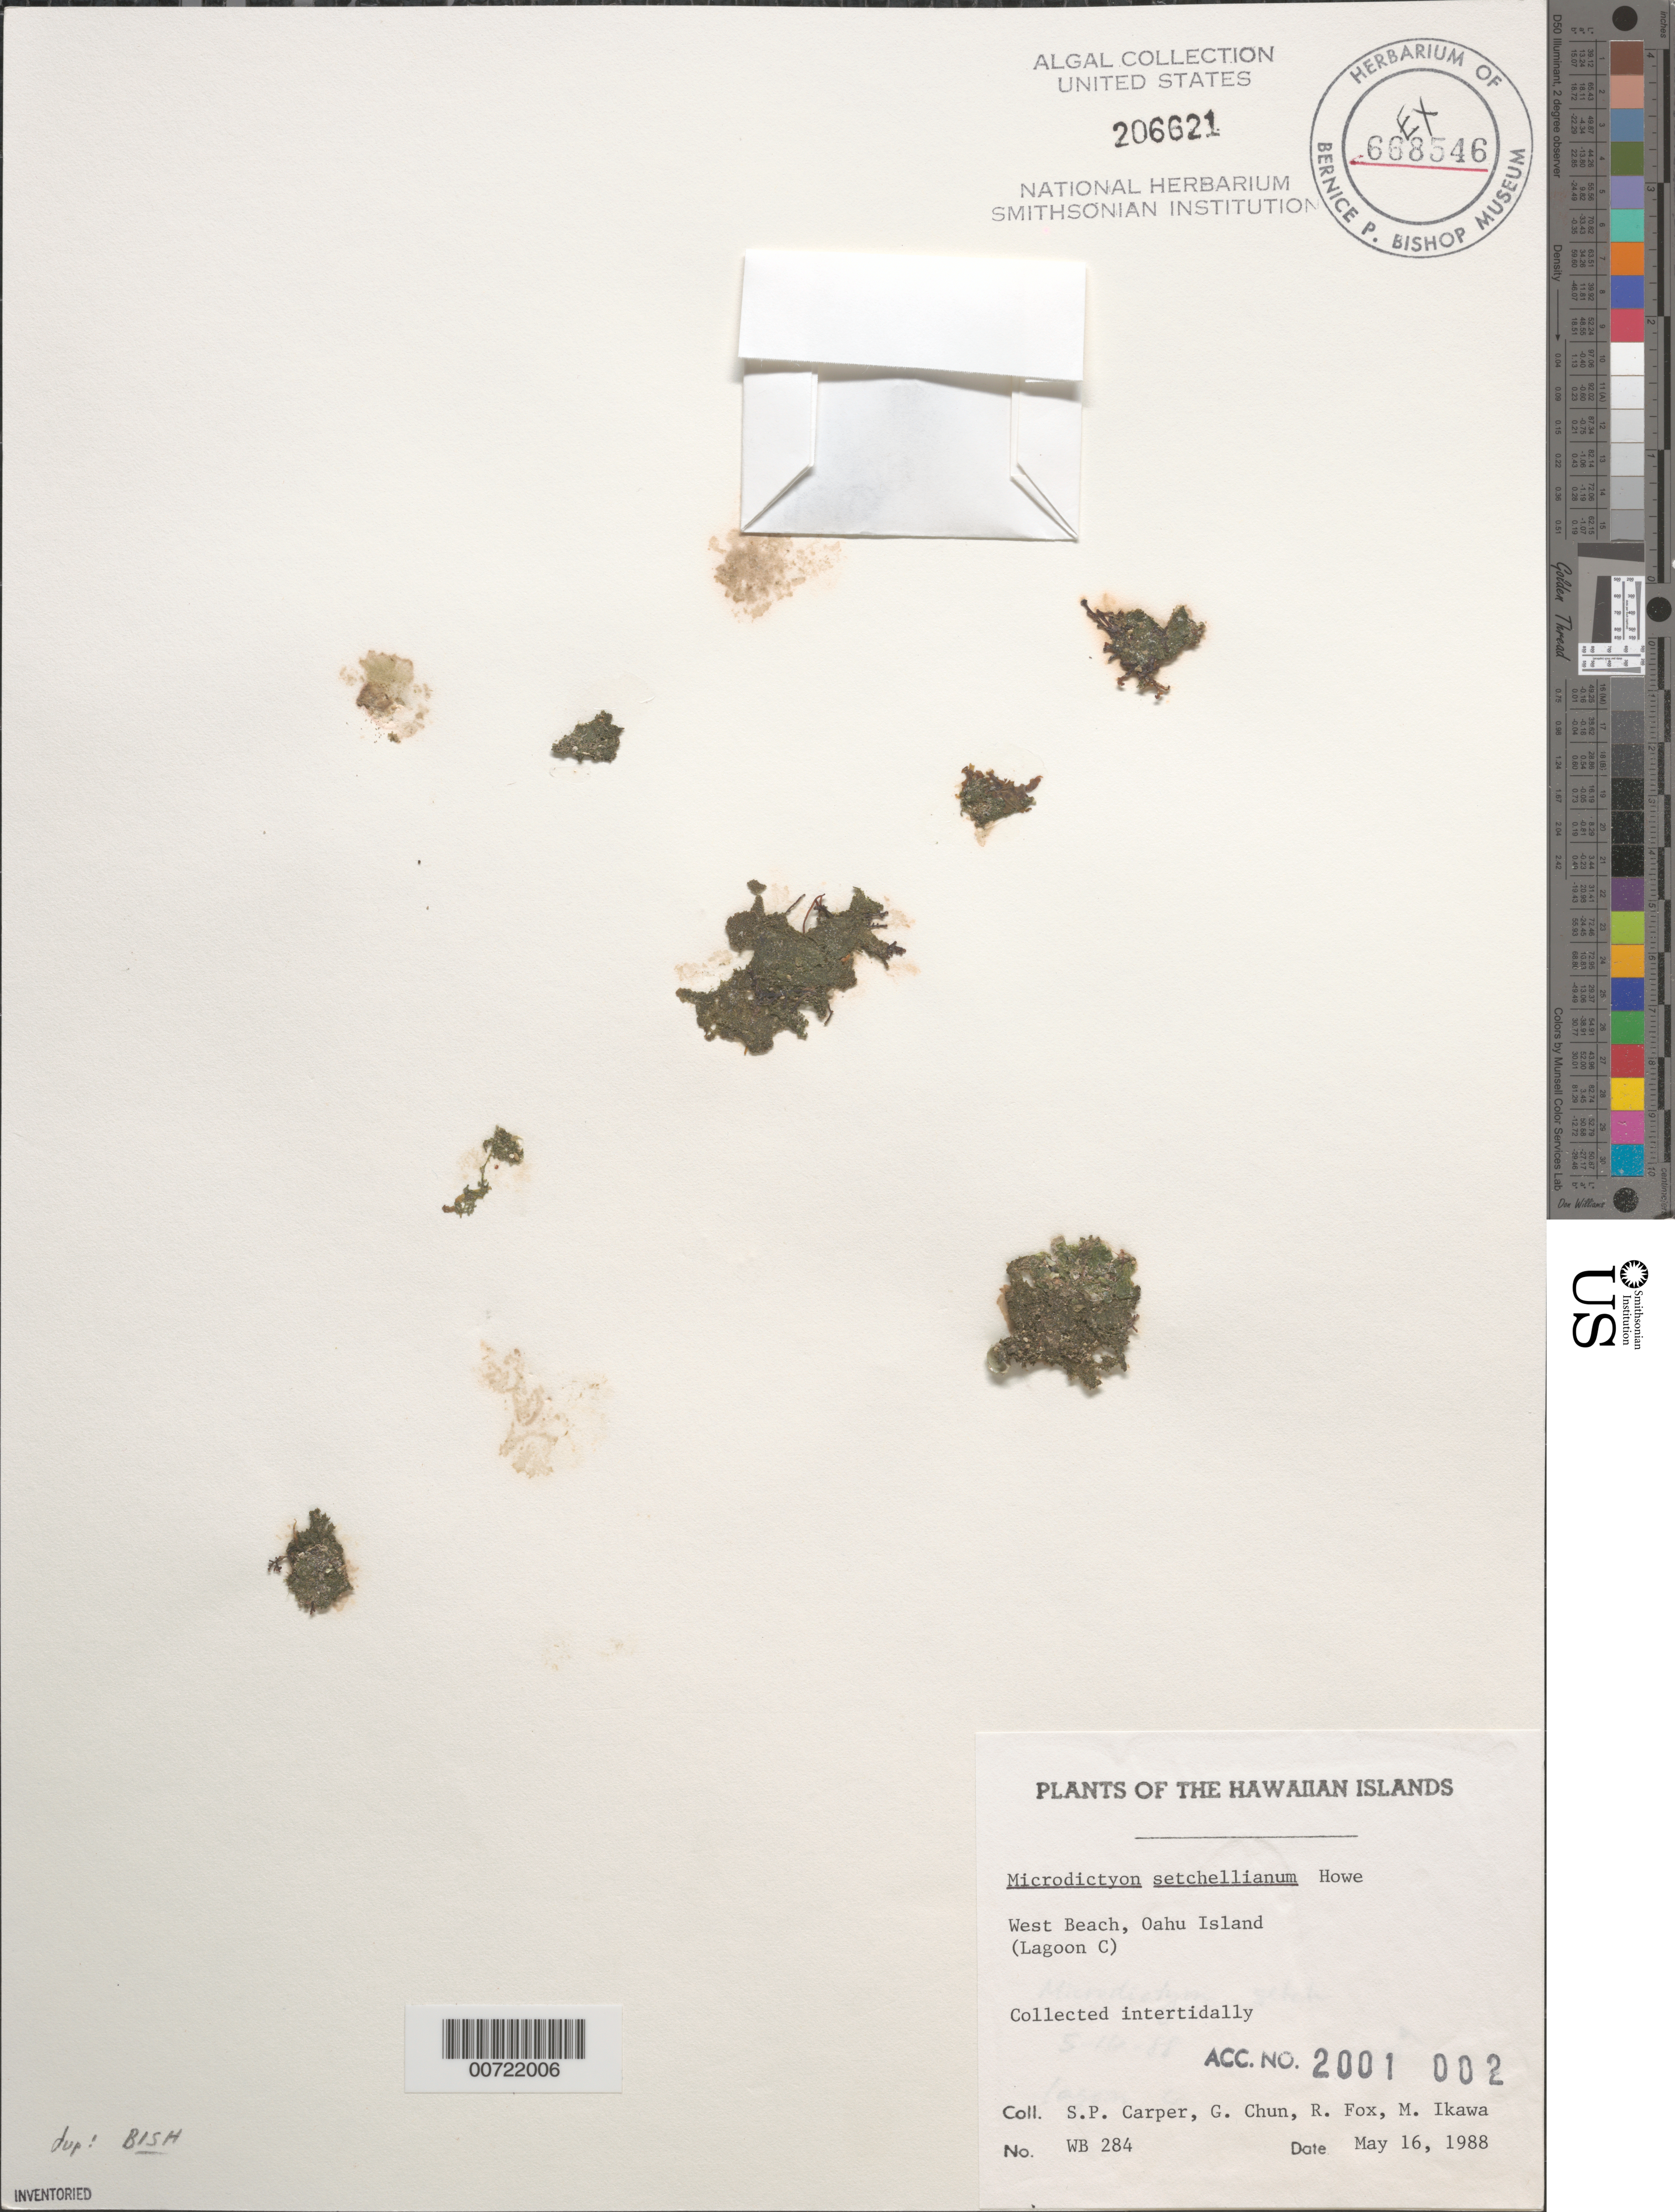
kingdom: Plantae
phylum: Chlorophyta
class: Ulvophyceae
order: Cladophorales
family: Anadyomenaceae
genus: Microdictyon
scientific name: Microdictyon setchellianum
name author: M. Howe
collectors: S. Carper, G. Chun, R. Fox & M. Ikawa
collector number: WB 284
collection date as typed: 16 May 1988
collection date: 1988-05-16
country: United States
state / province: Hawaii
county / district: Honolulu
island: Oahu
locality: West Beach (Lagoon C)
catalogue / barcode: US 206621